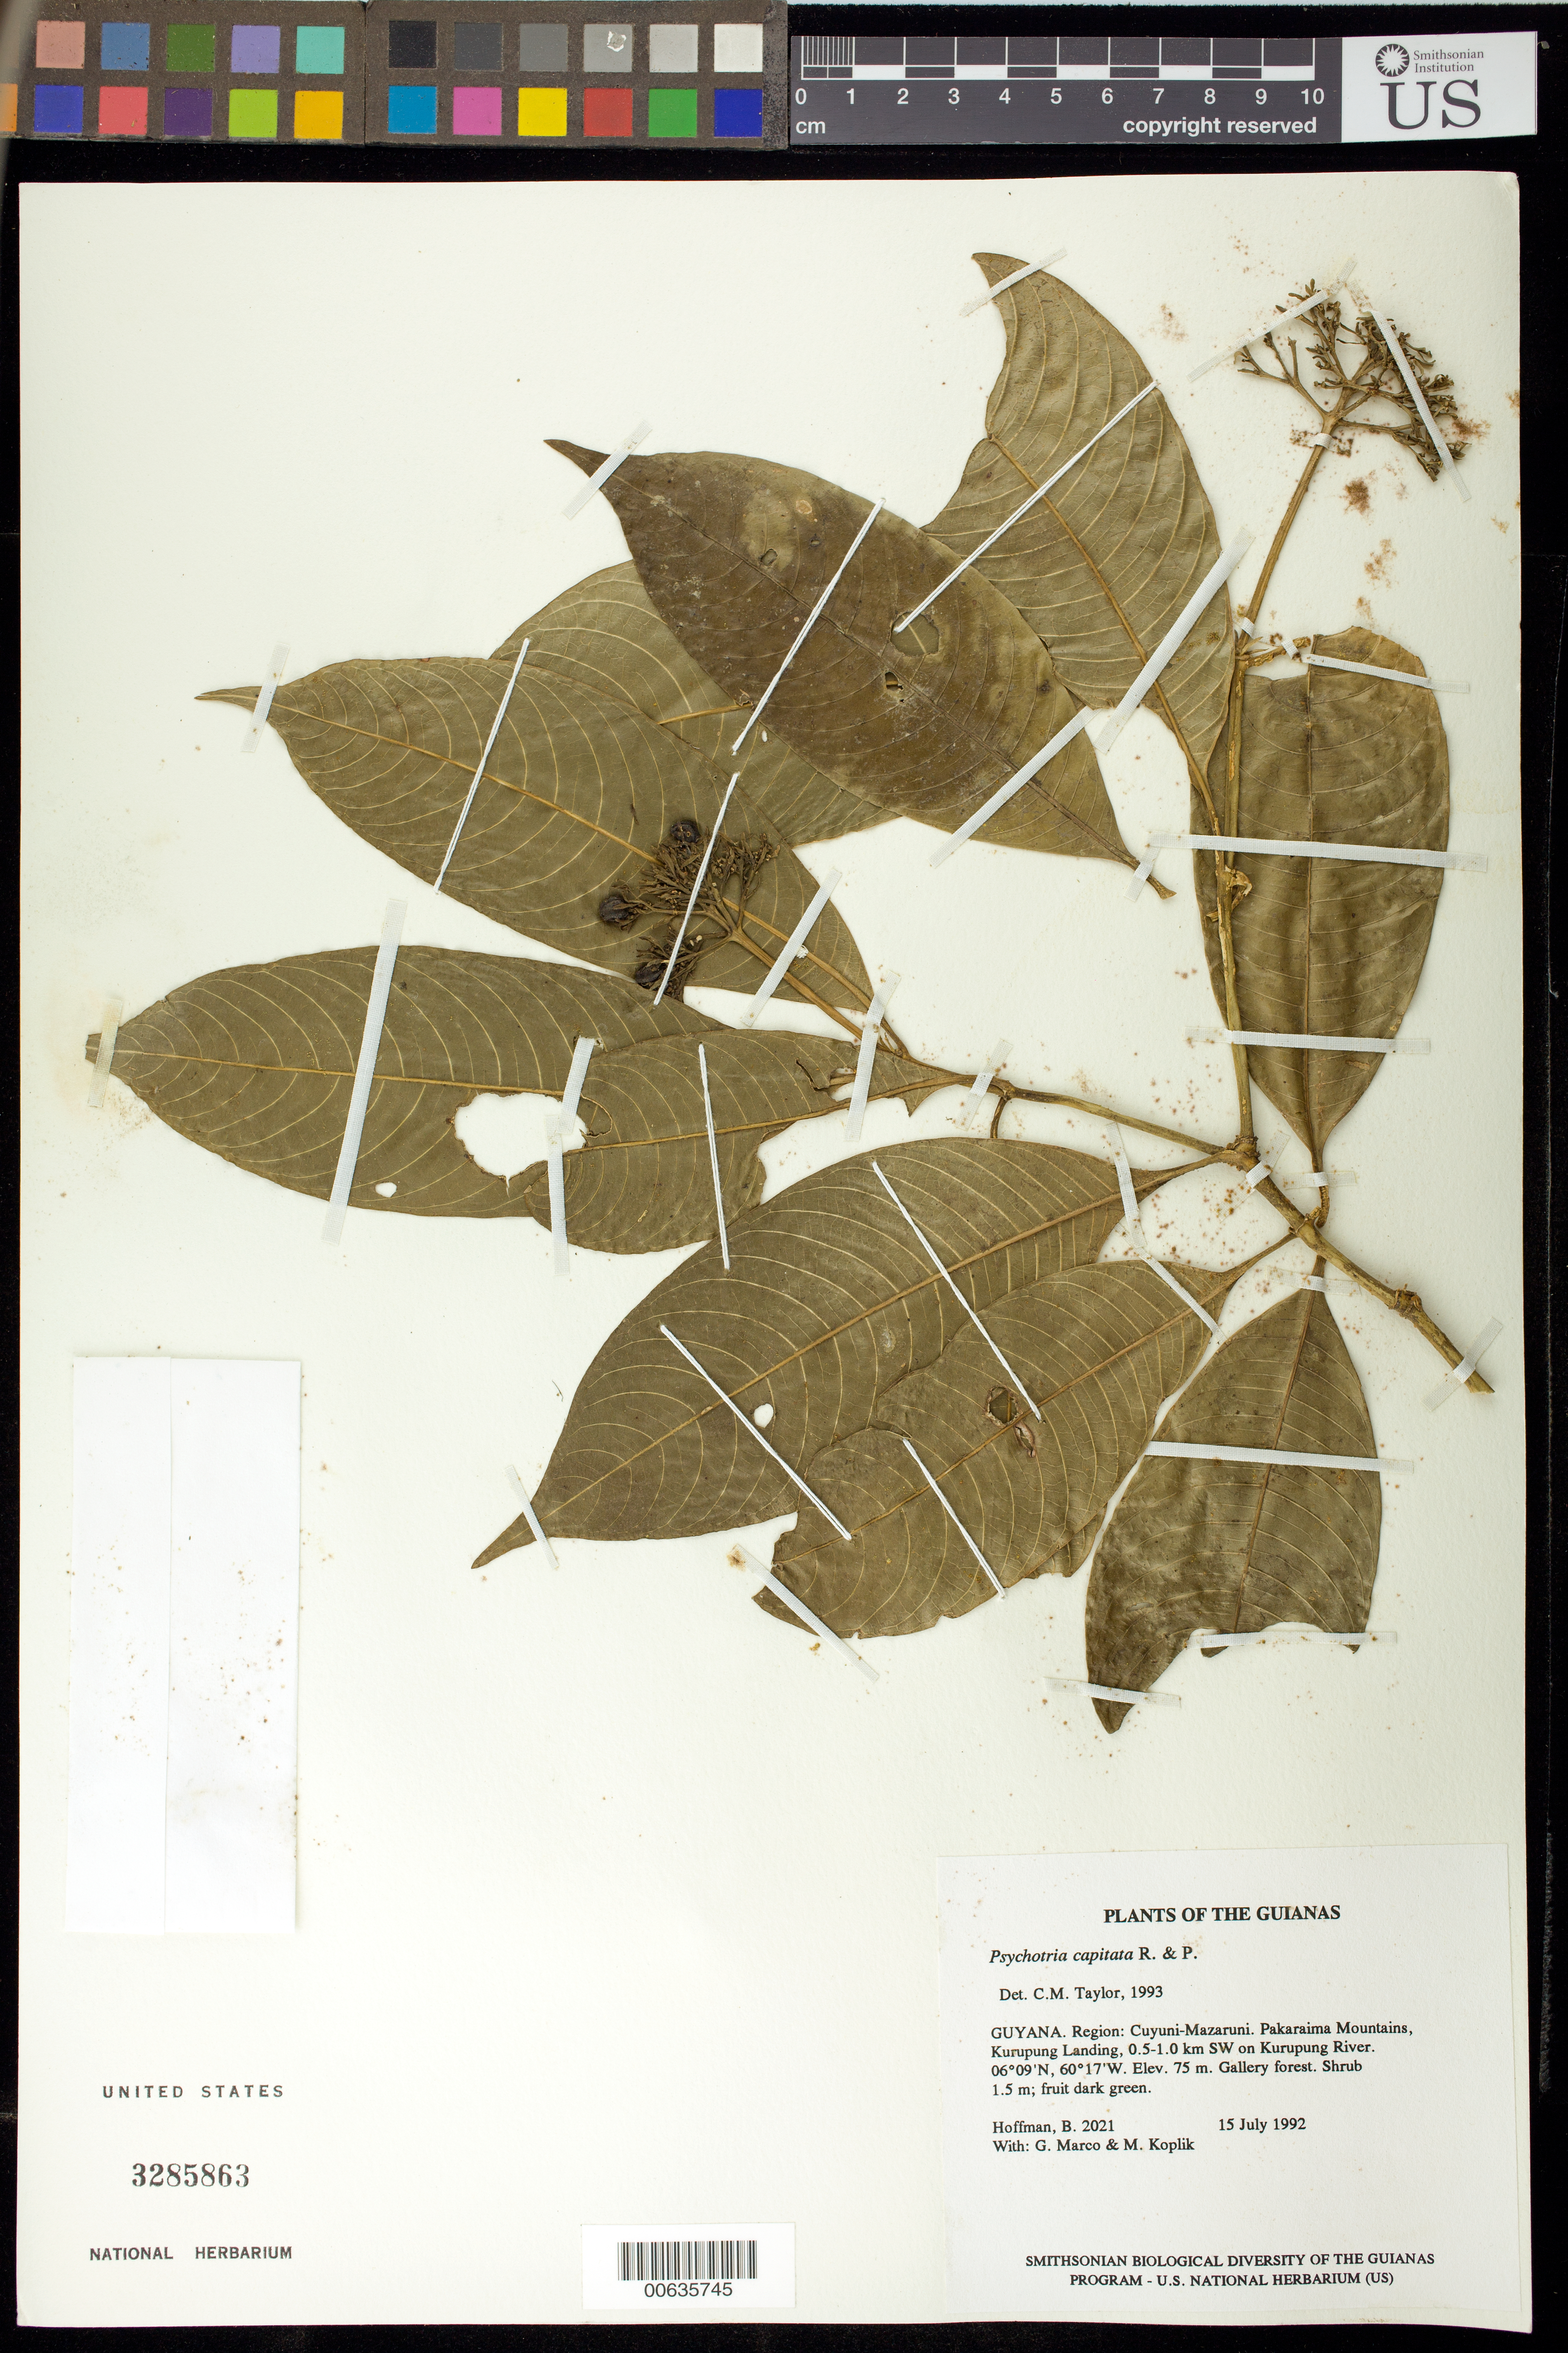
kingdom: Plantae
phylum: Tracheophyta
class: Magnoliopsida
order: Gentianales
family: Rubiaceae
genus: Palicourea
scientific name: Palicourea violacea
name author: (Aubl.) A. Rich.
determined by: Kirkbride, J. H., Jr.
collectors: B. Hoffman, G. Marco & M. Koplik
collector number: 2021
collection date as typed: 15 July 1992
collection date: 1992-07-15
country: Guyana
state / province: Cuyuni-Mazaruni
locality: Pakaraima Mountains, Kurupung Landing, 0.5-1.0 km SW on Kurupung River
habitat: Gallery forest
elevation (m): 75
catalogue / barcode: US 3285863